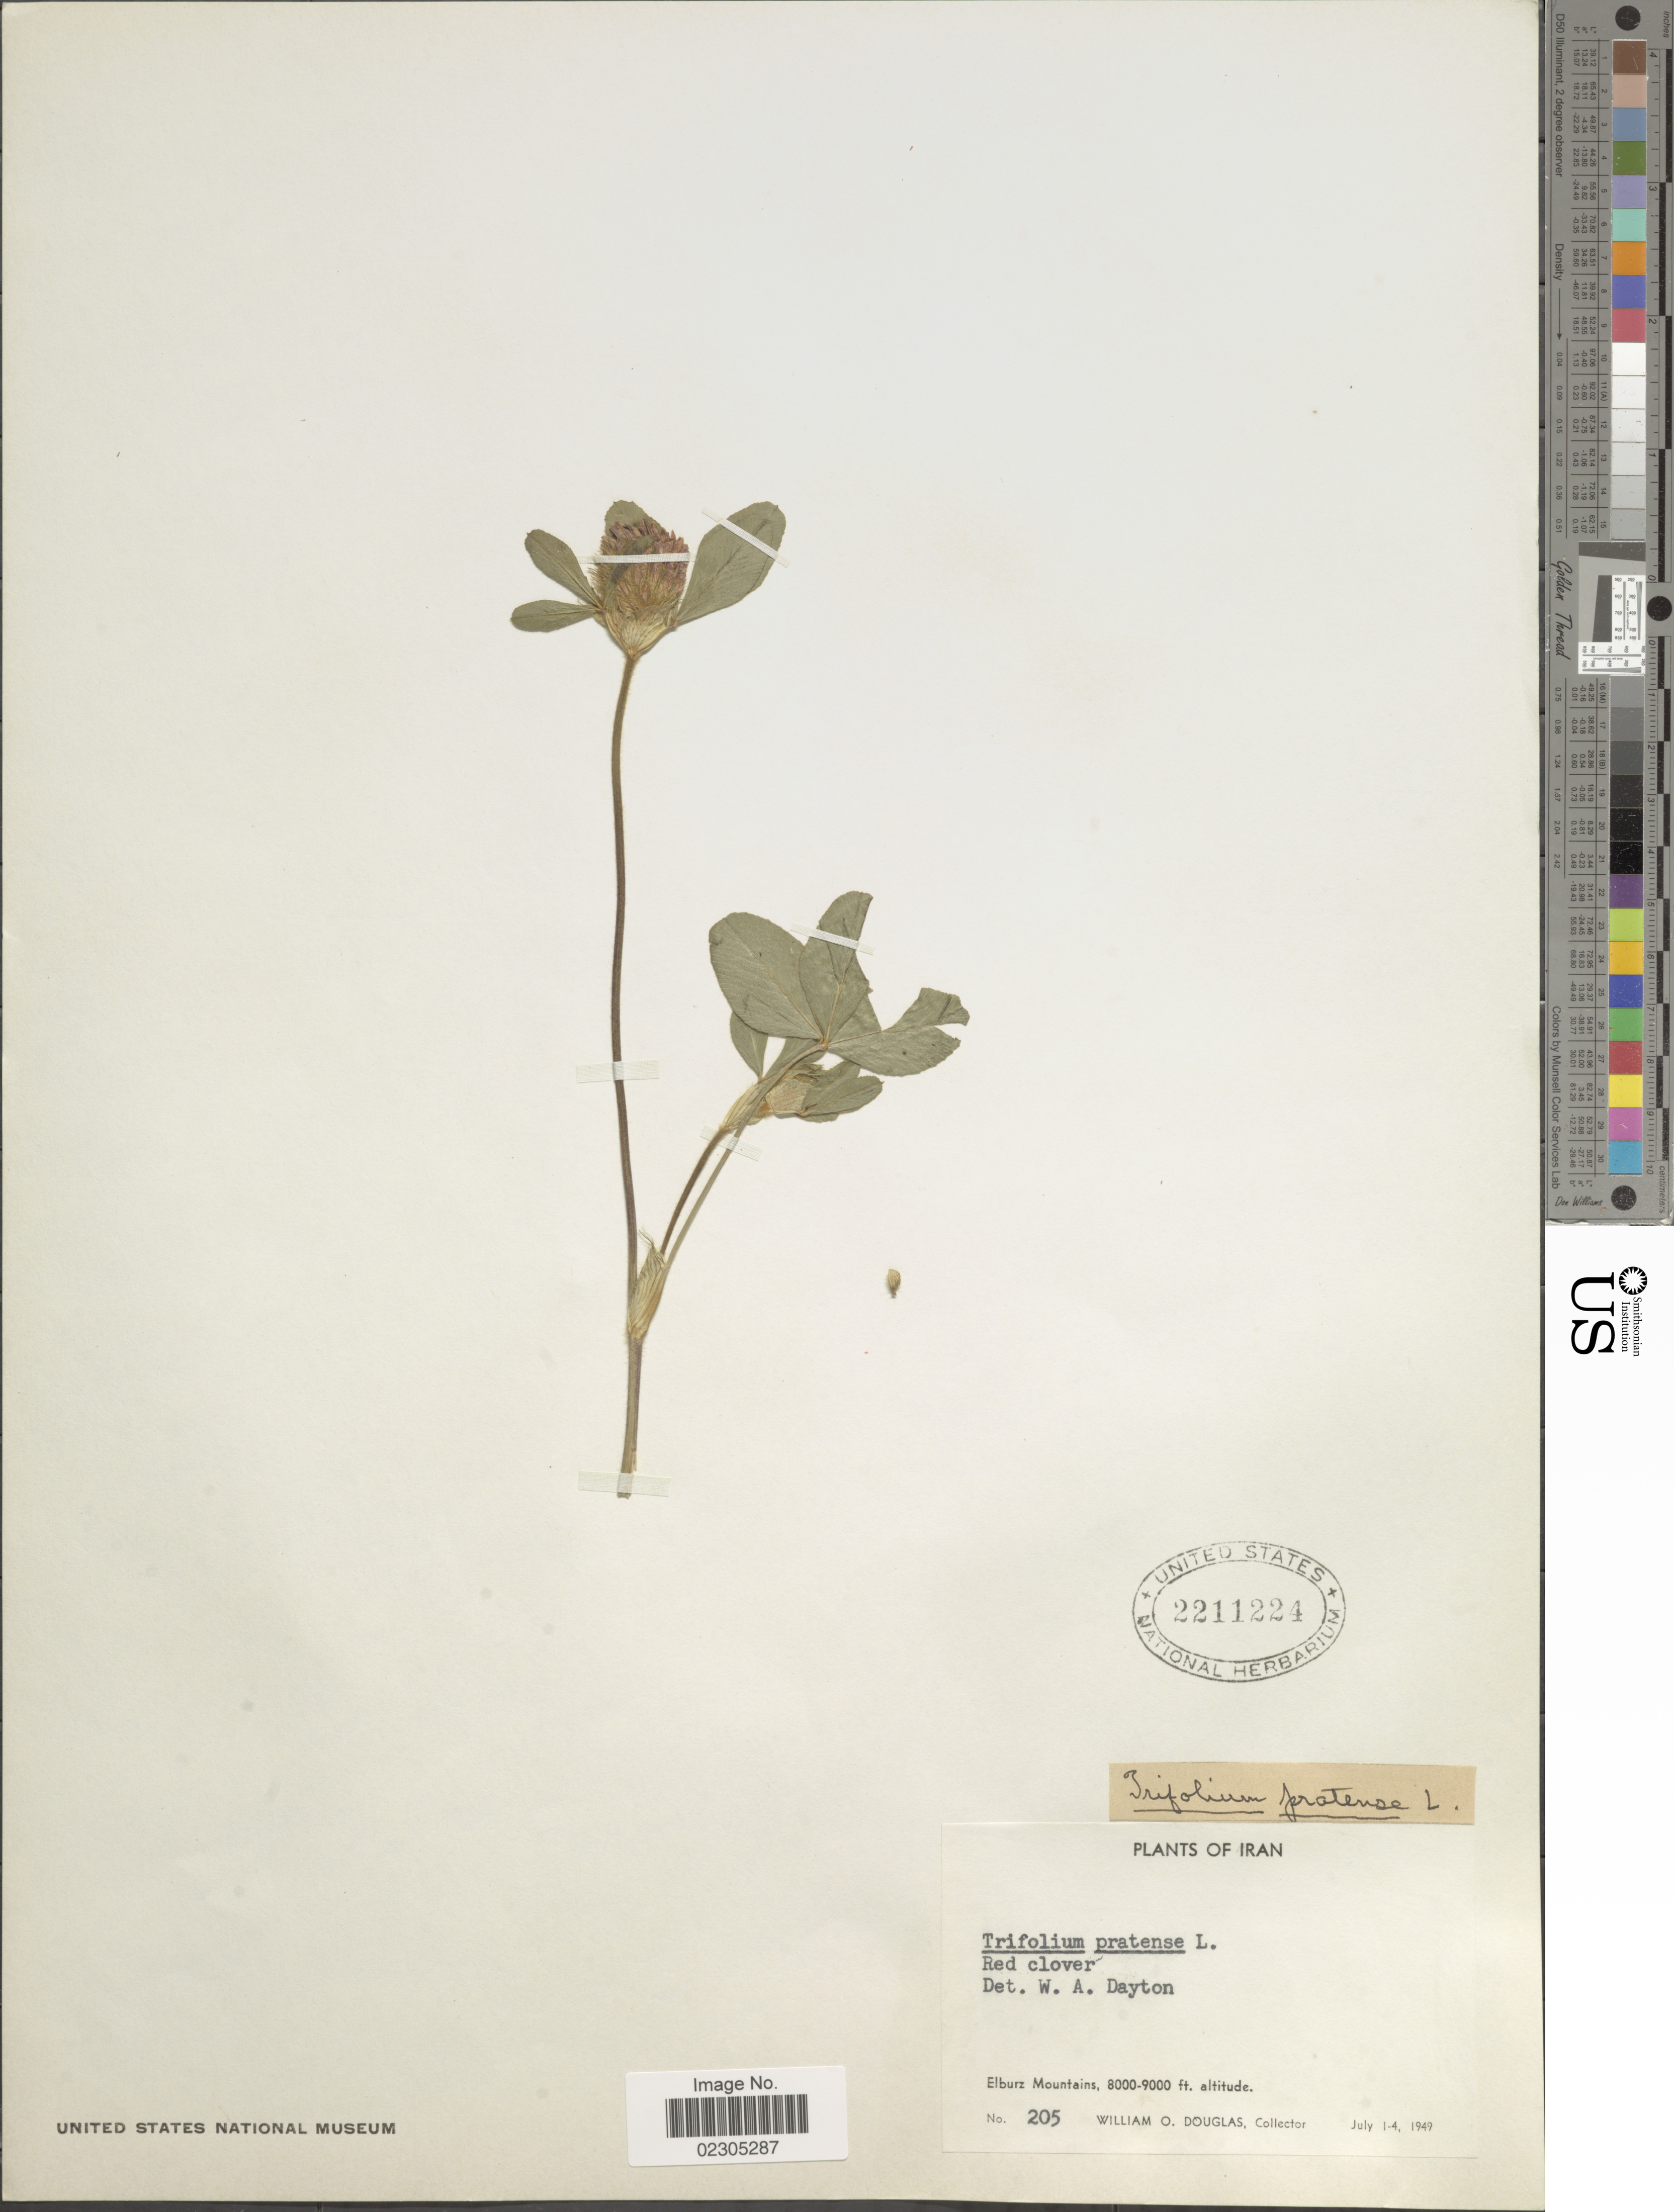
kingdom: Plantae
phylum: Tracheophyta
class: Magnoliopsida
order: Fabales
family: Fabaceae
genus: Trifolium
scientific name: Trifolium pratense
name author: L.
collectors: W. Douglas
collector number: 205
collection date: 1949-07-01/1949-07-04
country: Iran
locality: Elburz Mountains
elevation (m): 2438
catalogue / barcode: US 2211224